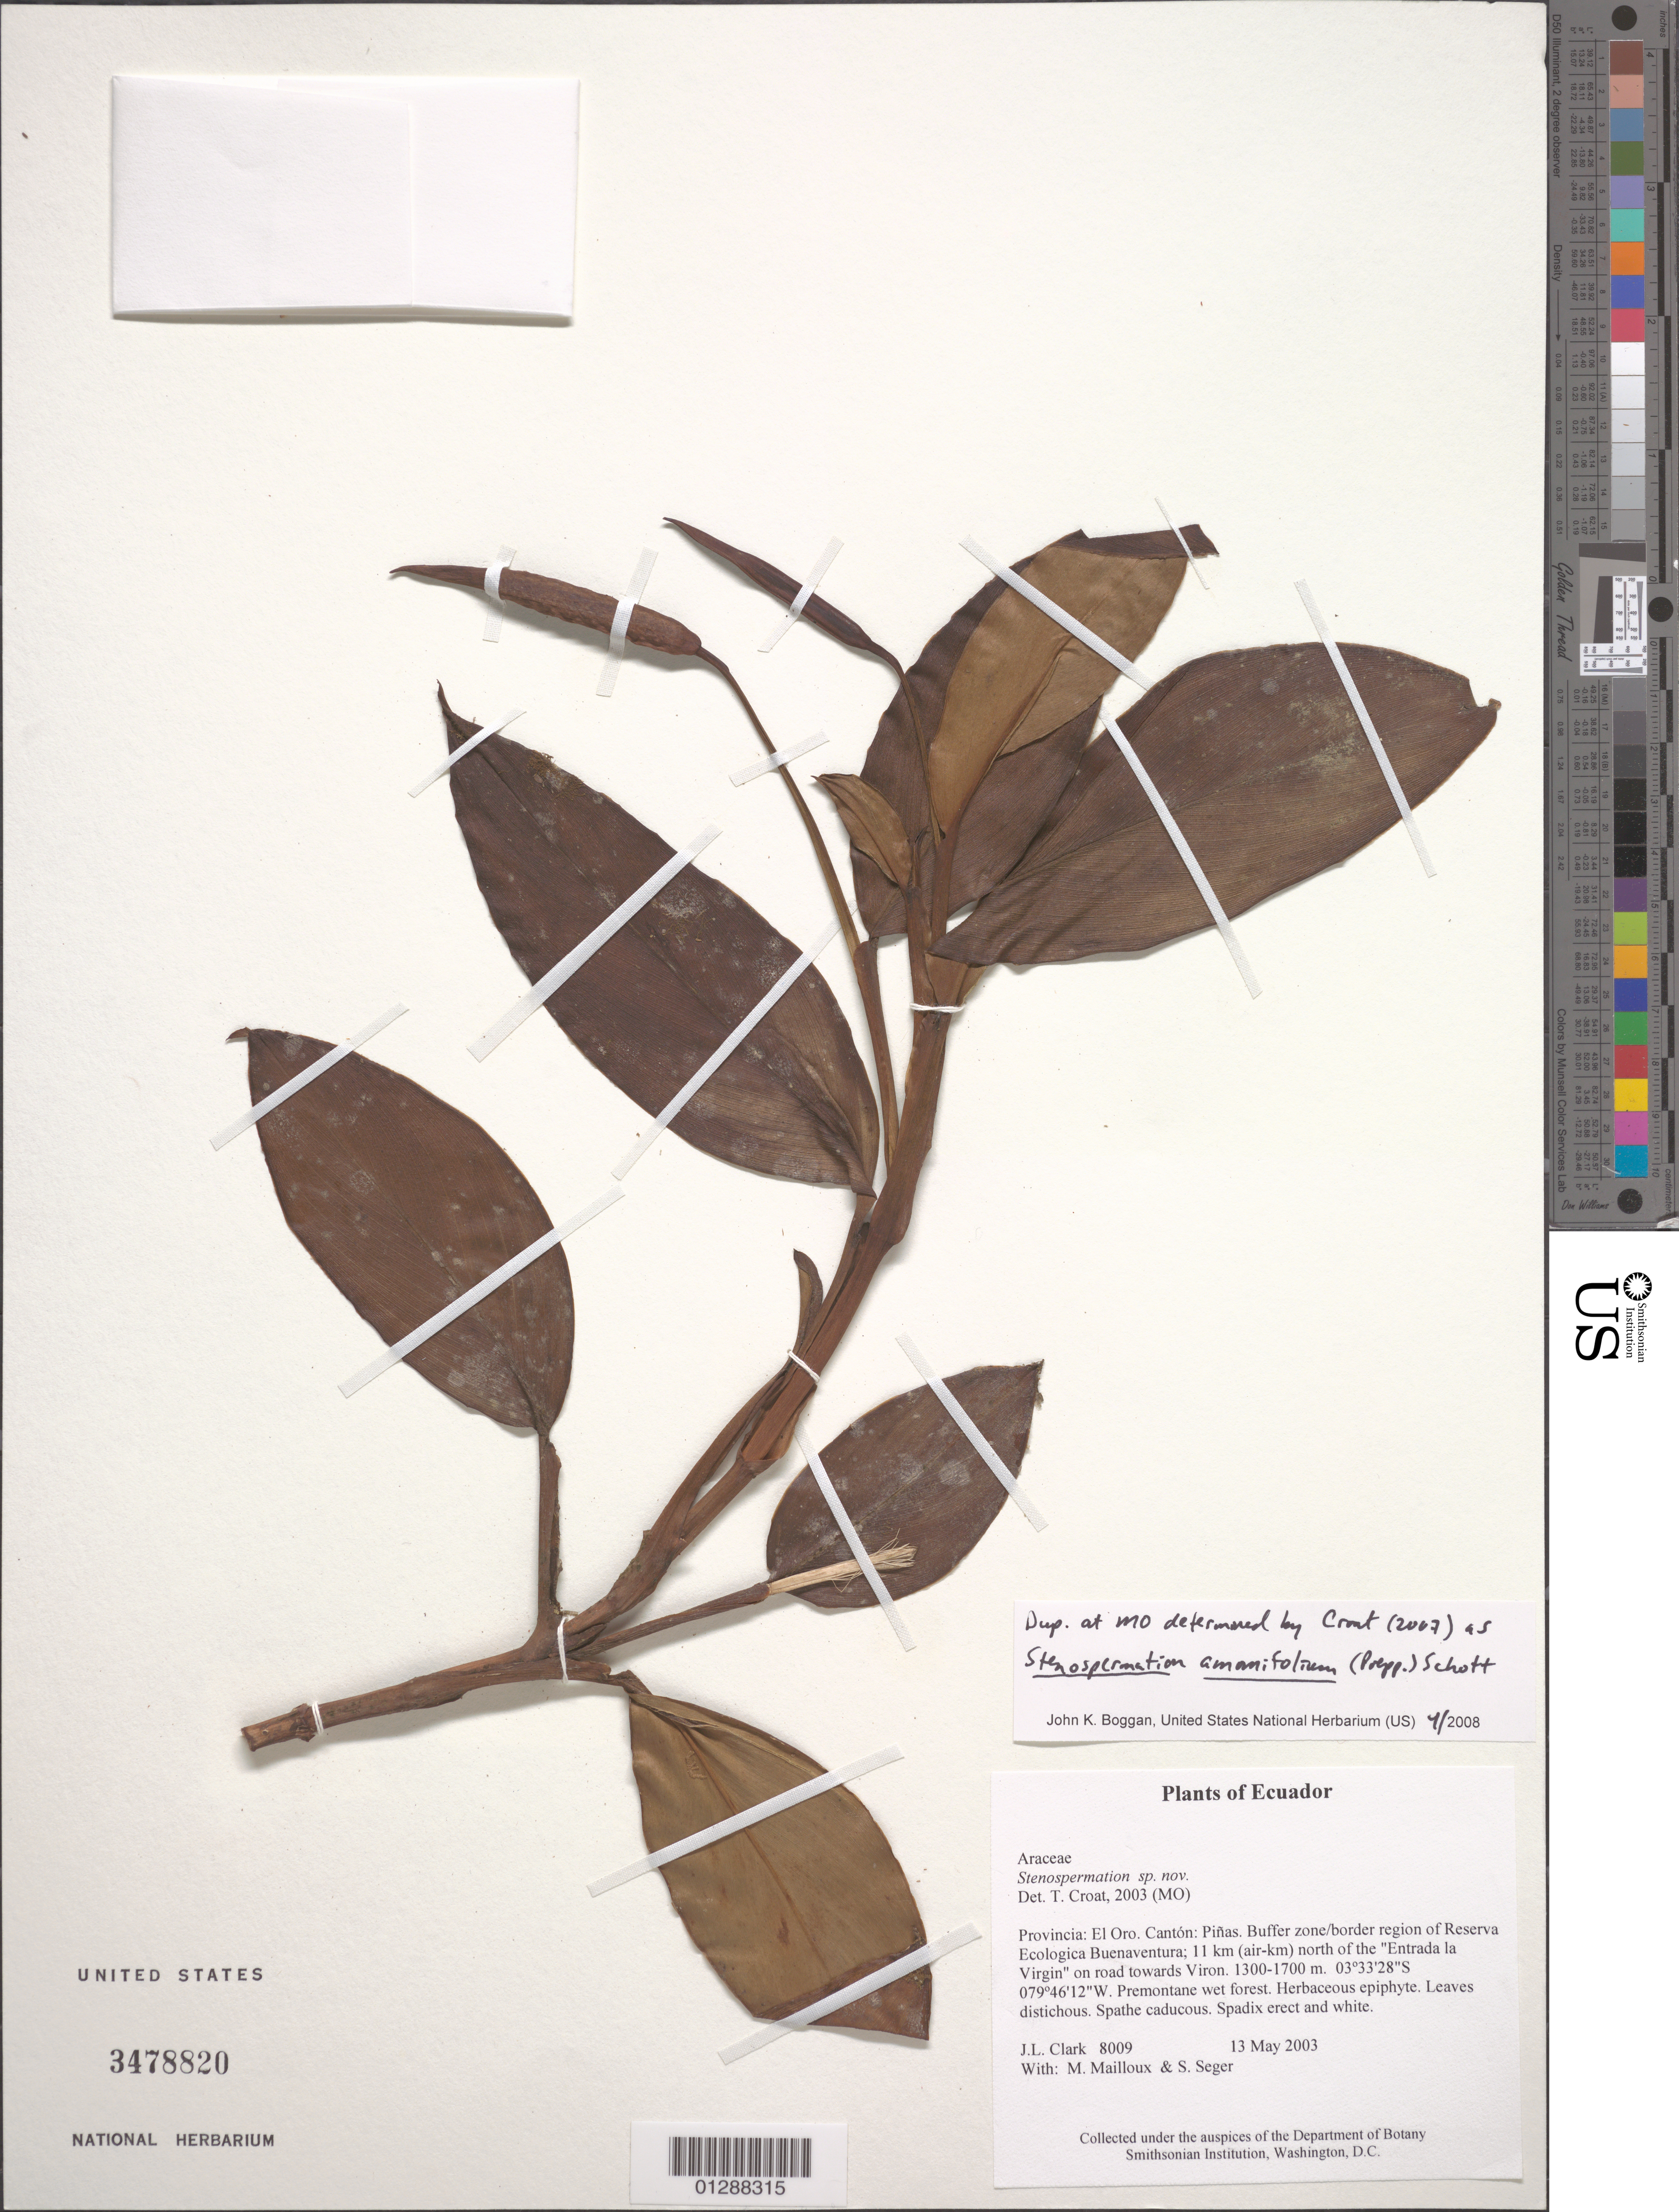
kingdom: Plantae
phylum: Tracheophyta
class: Liliopsida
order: Alismatales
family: Araceae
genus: Stenospermation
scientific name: Stenospermation amomifolium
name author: (Poepp.) Schott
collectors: J. L. Clark, M. Mailloux & S. Seger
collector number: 8009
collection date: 2003-05-13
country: Ecuador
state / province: El Oro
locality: Cantón: Piñas. Buffer zone/border region of Reserva Ecologica Buenaventura; 11 km (air-km) north of the "Entrada la Virgin" on road towards Viron.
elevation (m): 1300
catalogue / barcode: US 3478820